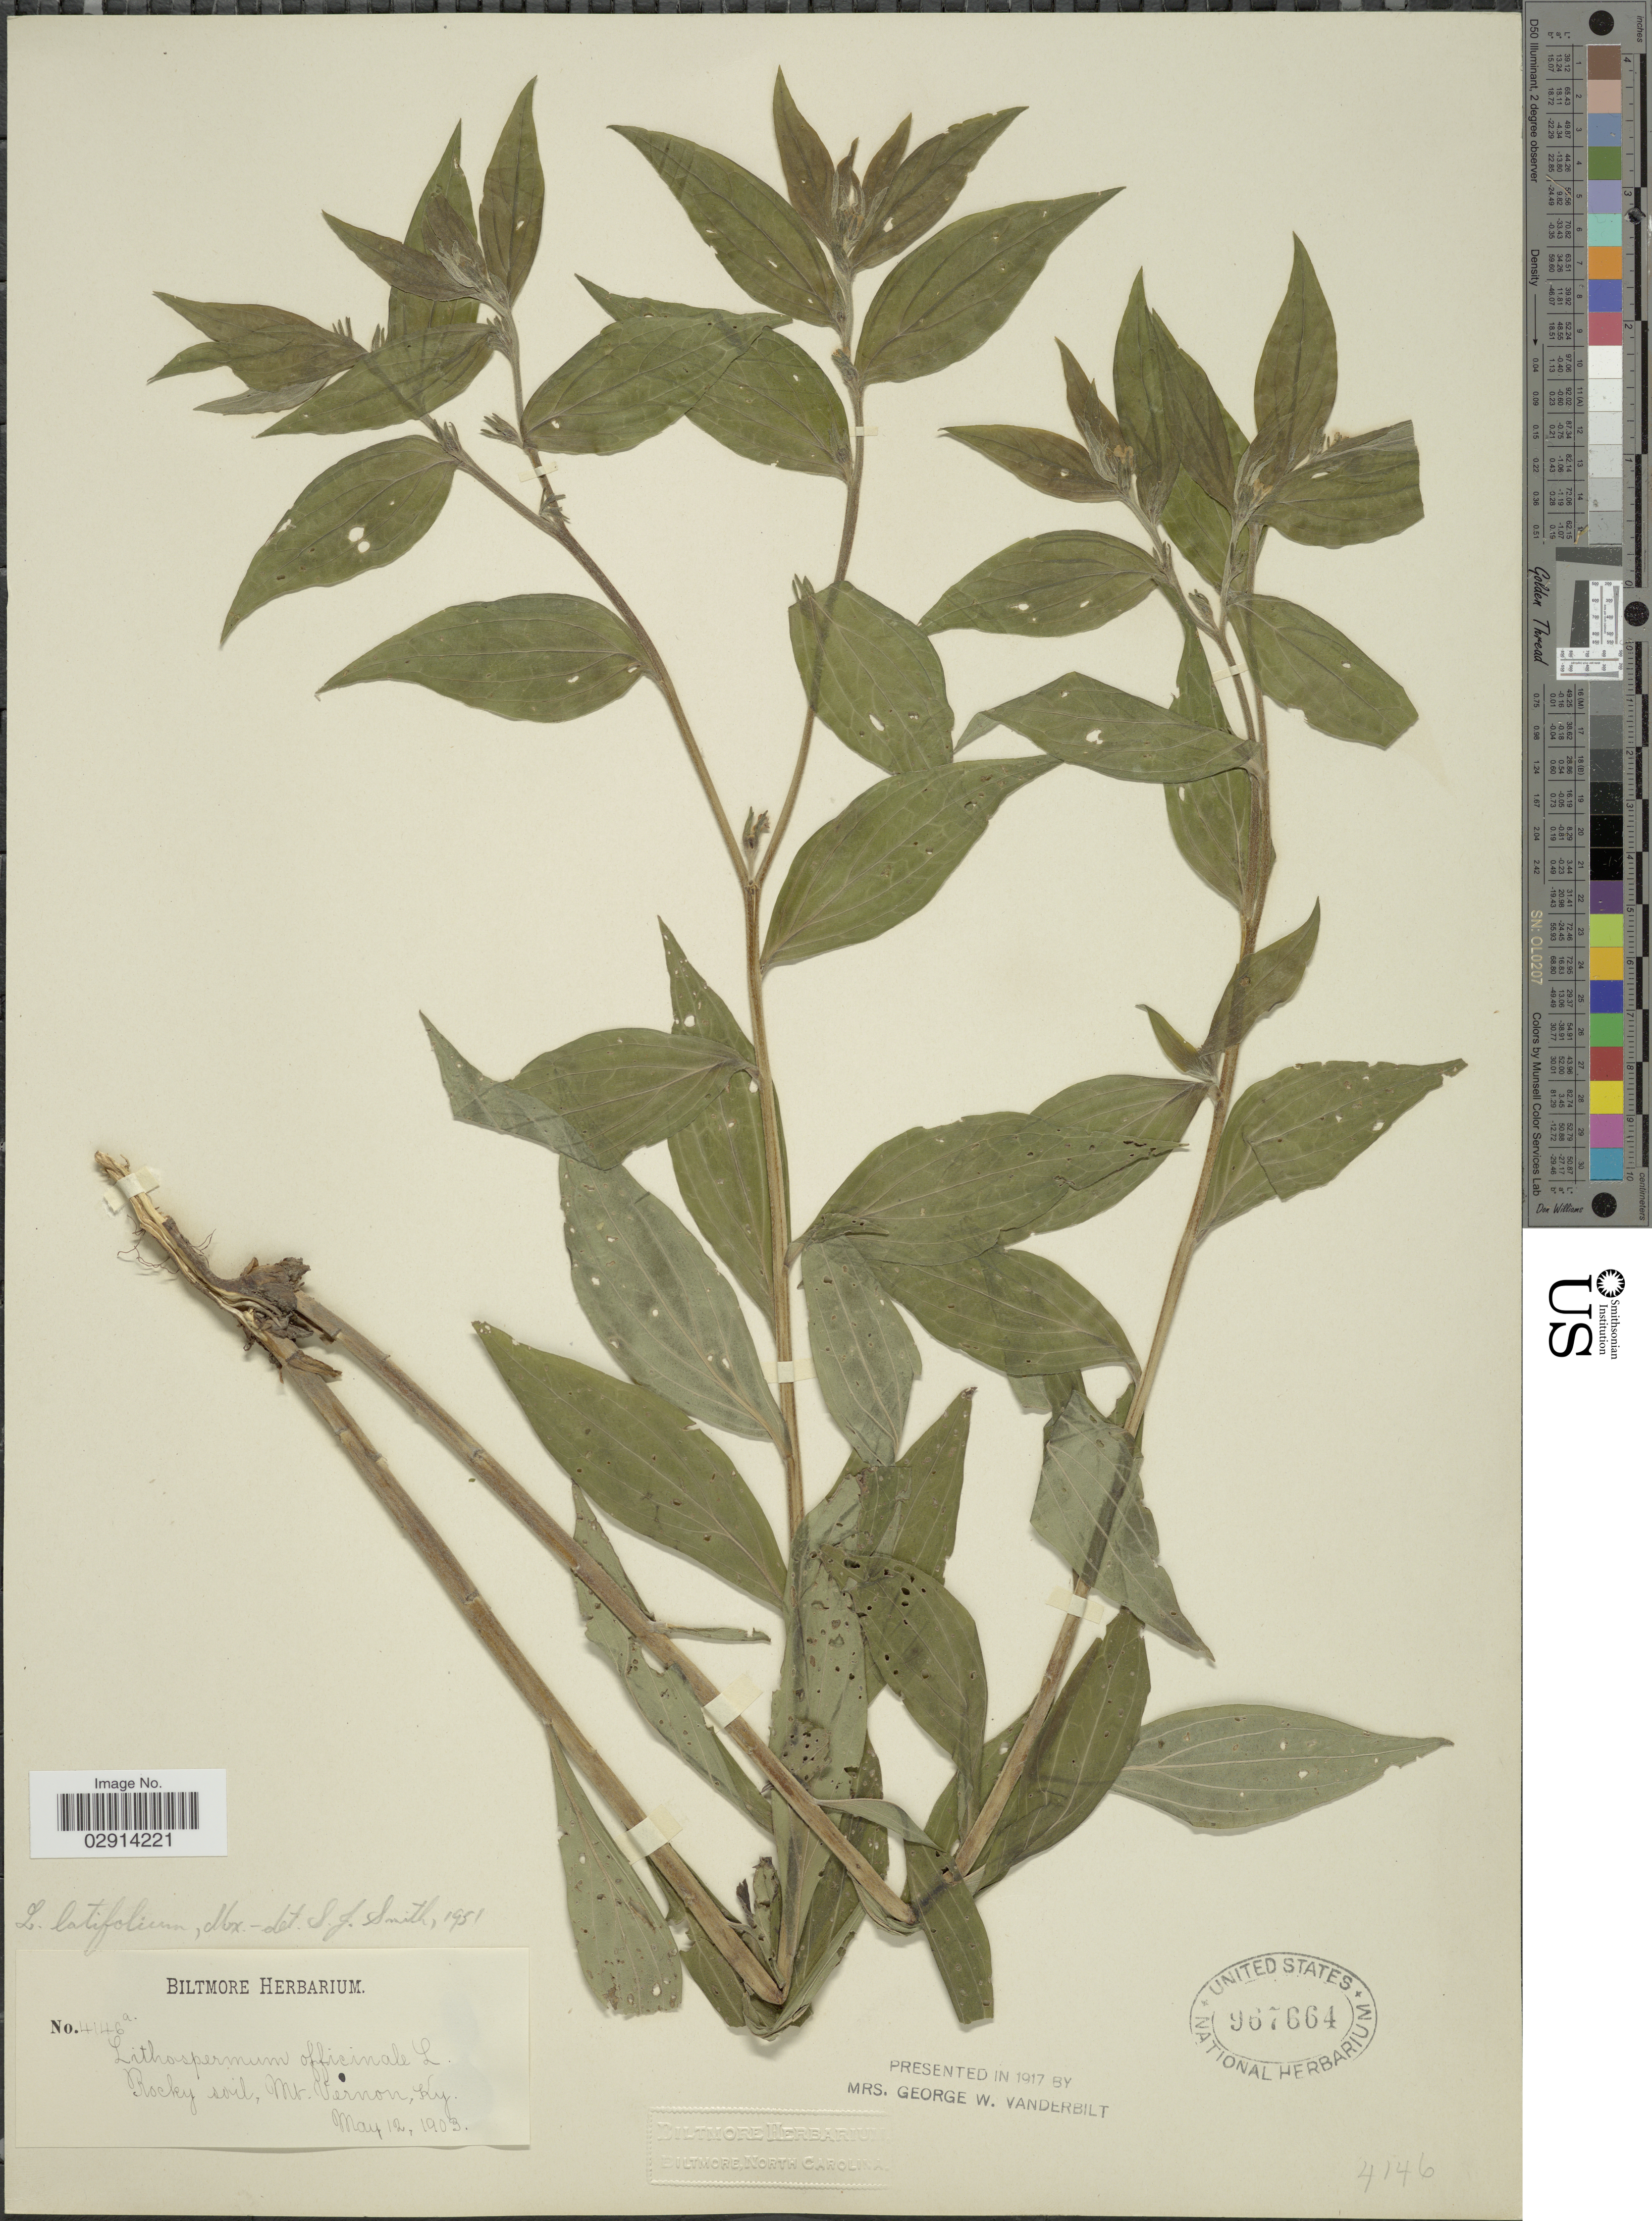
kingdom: Plantae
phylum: Tracheophyta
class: Magnoliopsida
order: Boraginales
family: Boraginaceae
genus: Lithospermum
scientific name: Lithospermum latifolium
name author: Michx.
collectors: ex herb. Biltmore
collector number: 4146a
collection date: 1903-05-12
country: United States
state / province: Kentucky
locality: Rocky soil, Mt. Vernon, Ky.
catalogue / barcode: US 967664